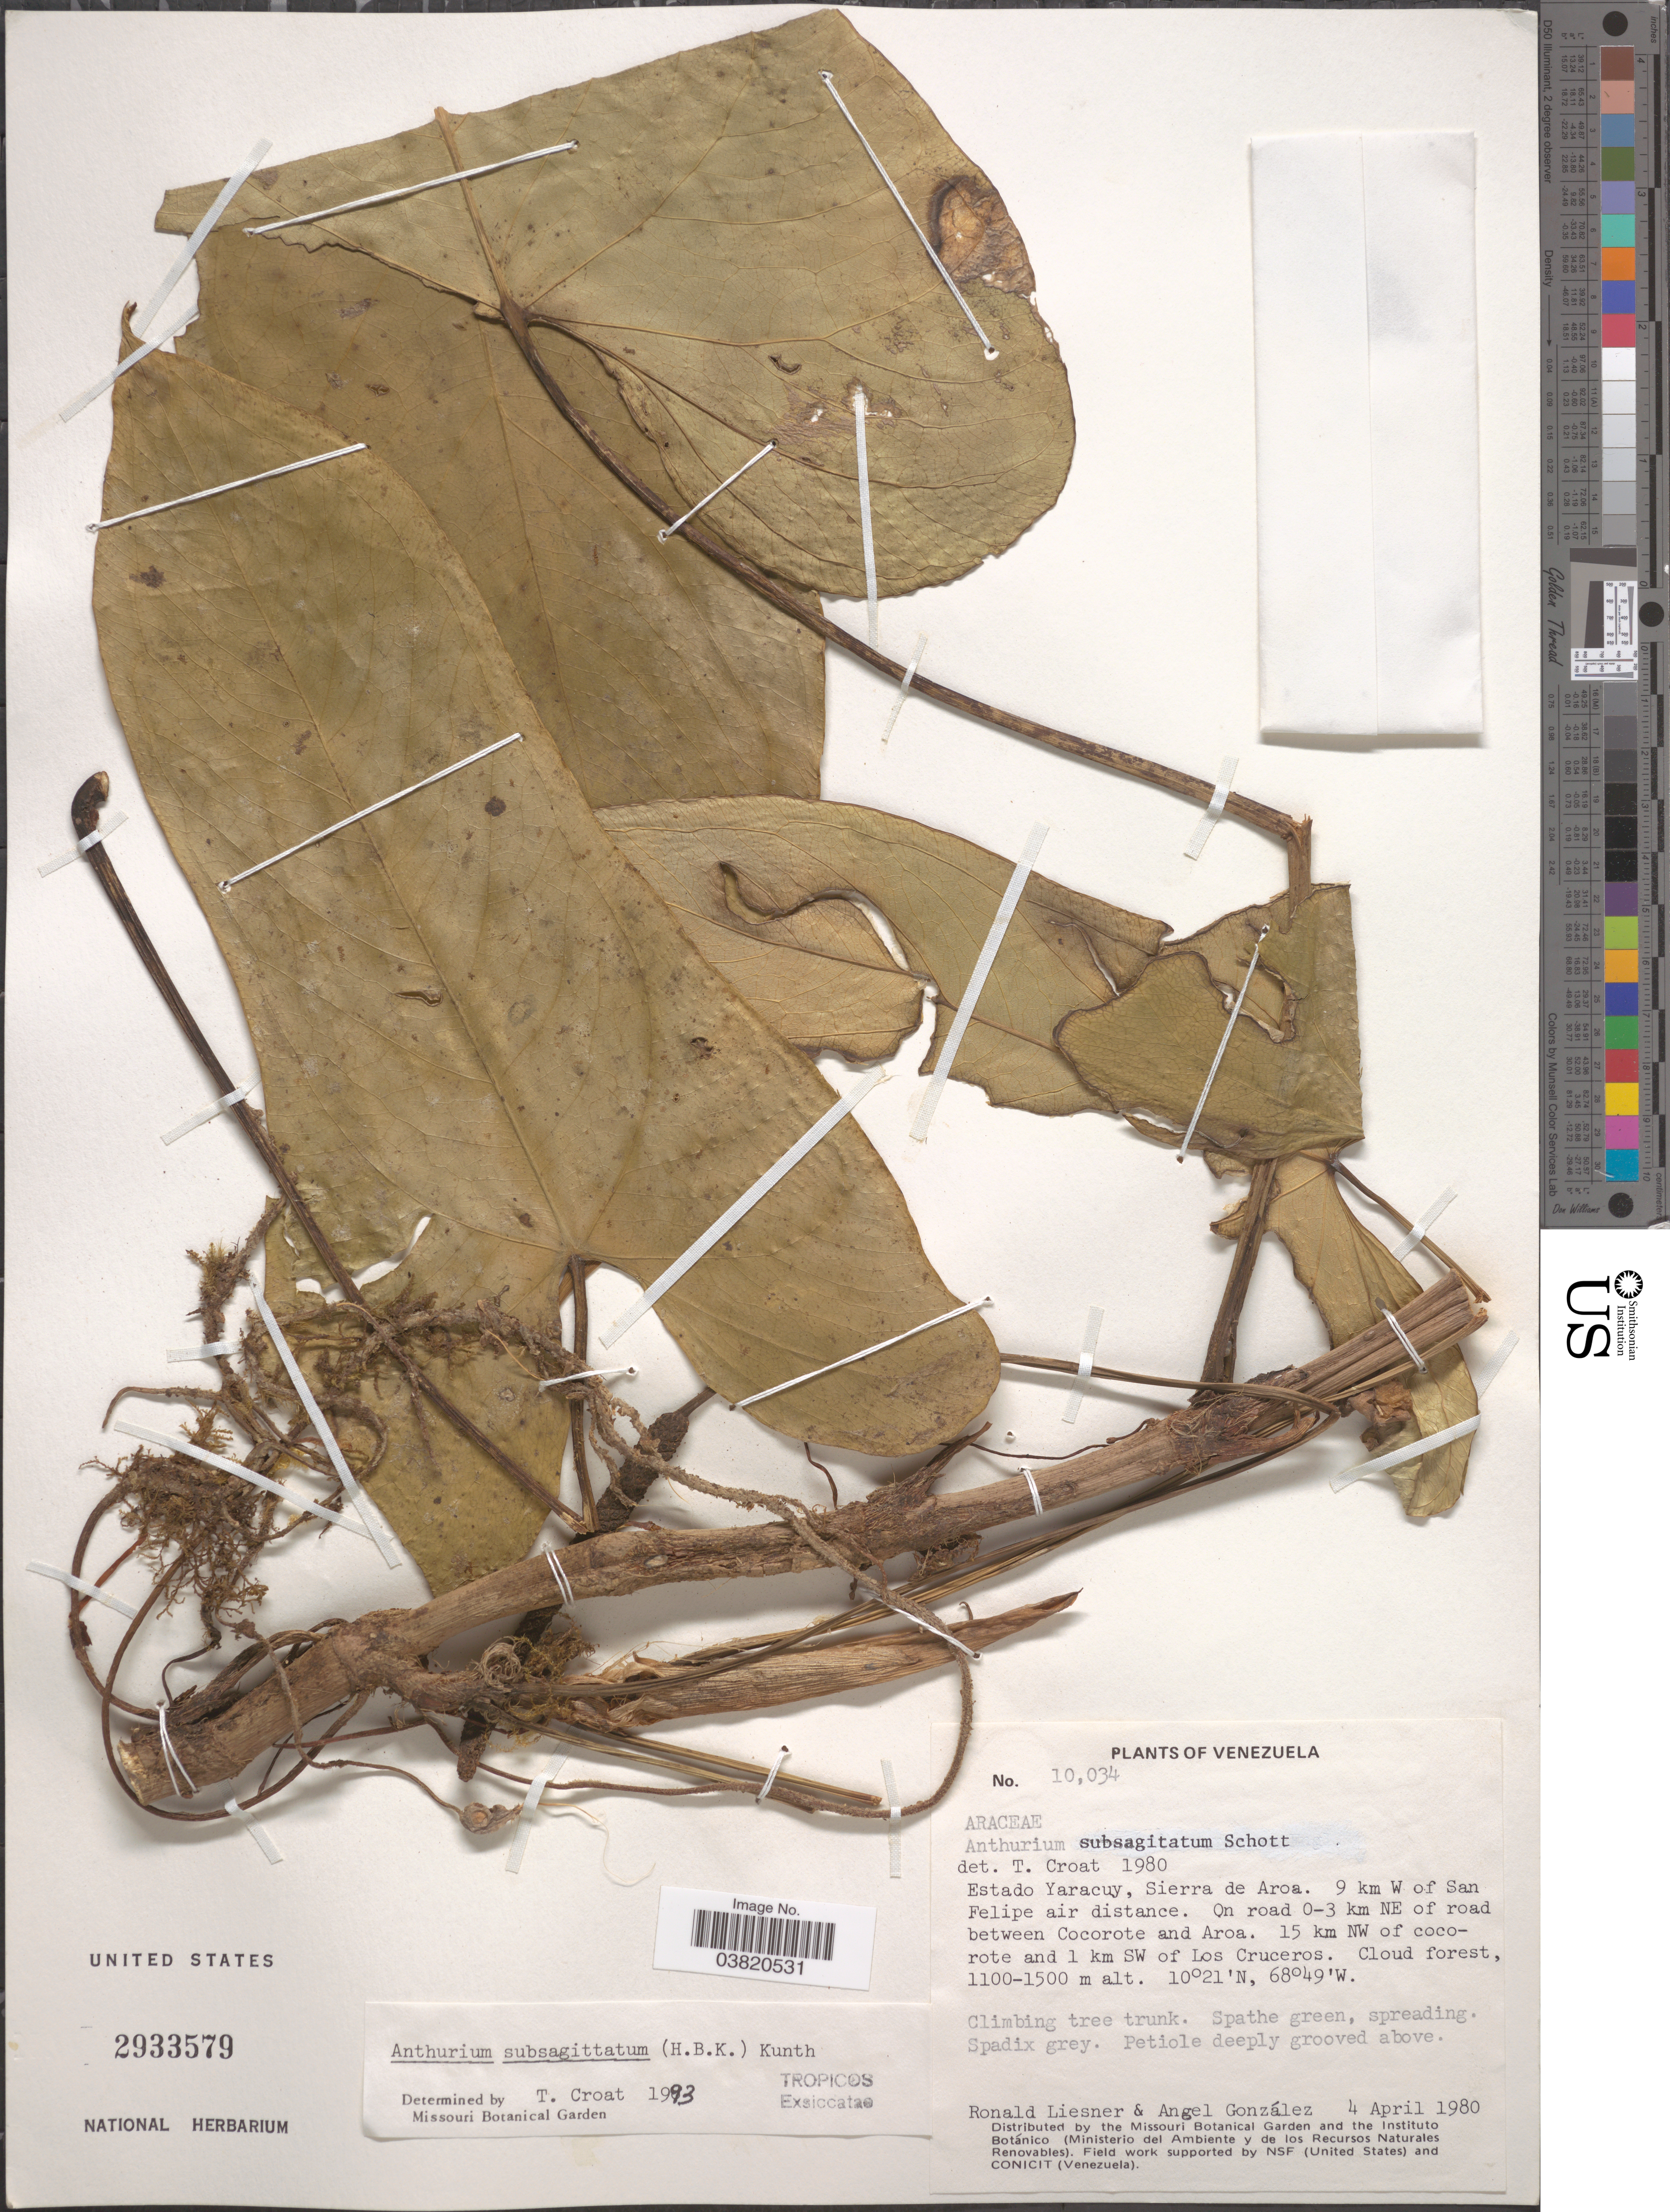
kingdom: Plantae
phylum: Tracheophyta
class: Liliopsida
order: Alismatales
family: Araceae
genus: Anthurium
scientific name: Anthurium subsagittatum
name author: (Kunth) Kunth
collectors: R. L. Liesner & A. C. González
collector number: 10034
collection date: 1980-04-04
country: Venezuela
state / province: Yaracuy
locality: Sierra de Aroa. 9 km W of San Felipe air distance. On road 0-3 km NE of road between Cocorote and Aroa. 15 km NW of cocorote and 1 km SW of Los Cruceros.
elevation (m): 1100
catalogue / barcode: US 2933579